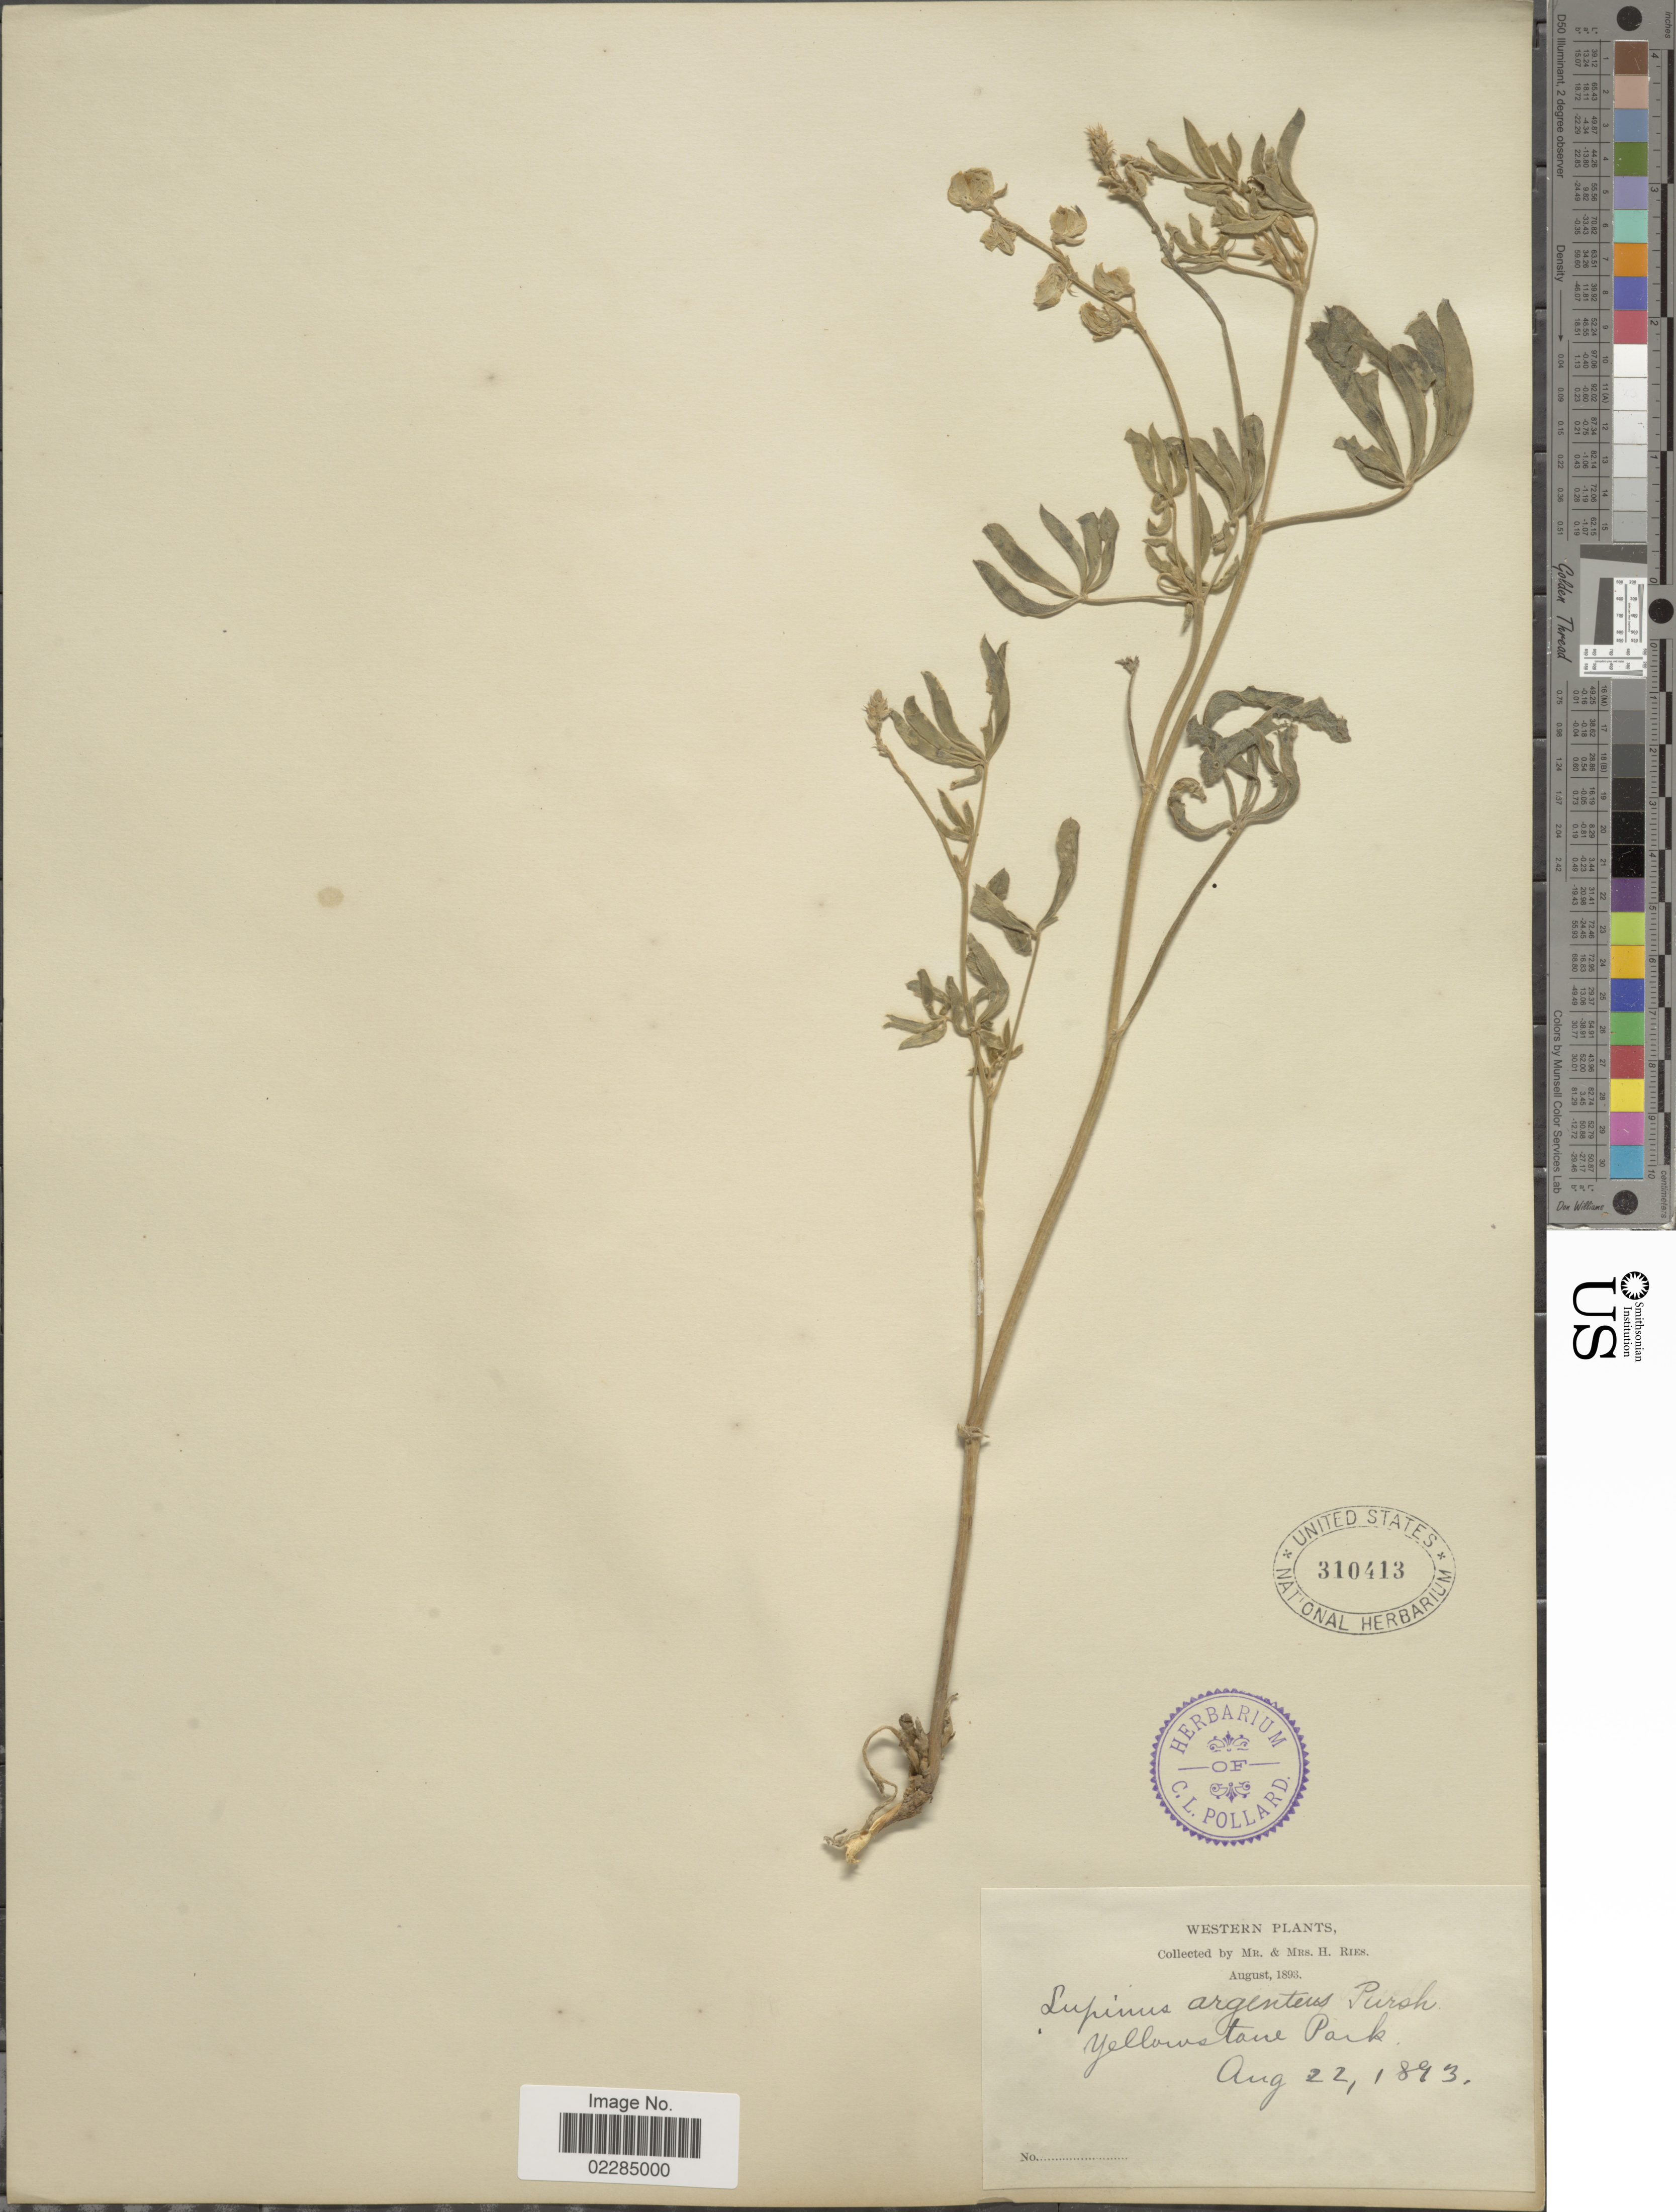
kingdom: Plantae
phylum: Tracheophyta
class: Magnoliopsida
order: Fabales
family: Fabaceae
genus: Lupinus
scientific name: Lupinus decumbens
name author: Torr.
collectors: H. Ries & H. Ries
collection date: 1893-08-22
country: United States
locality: Yellowstone National Park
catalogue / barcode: US 310413